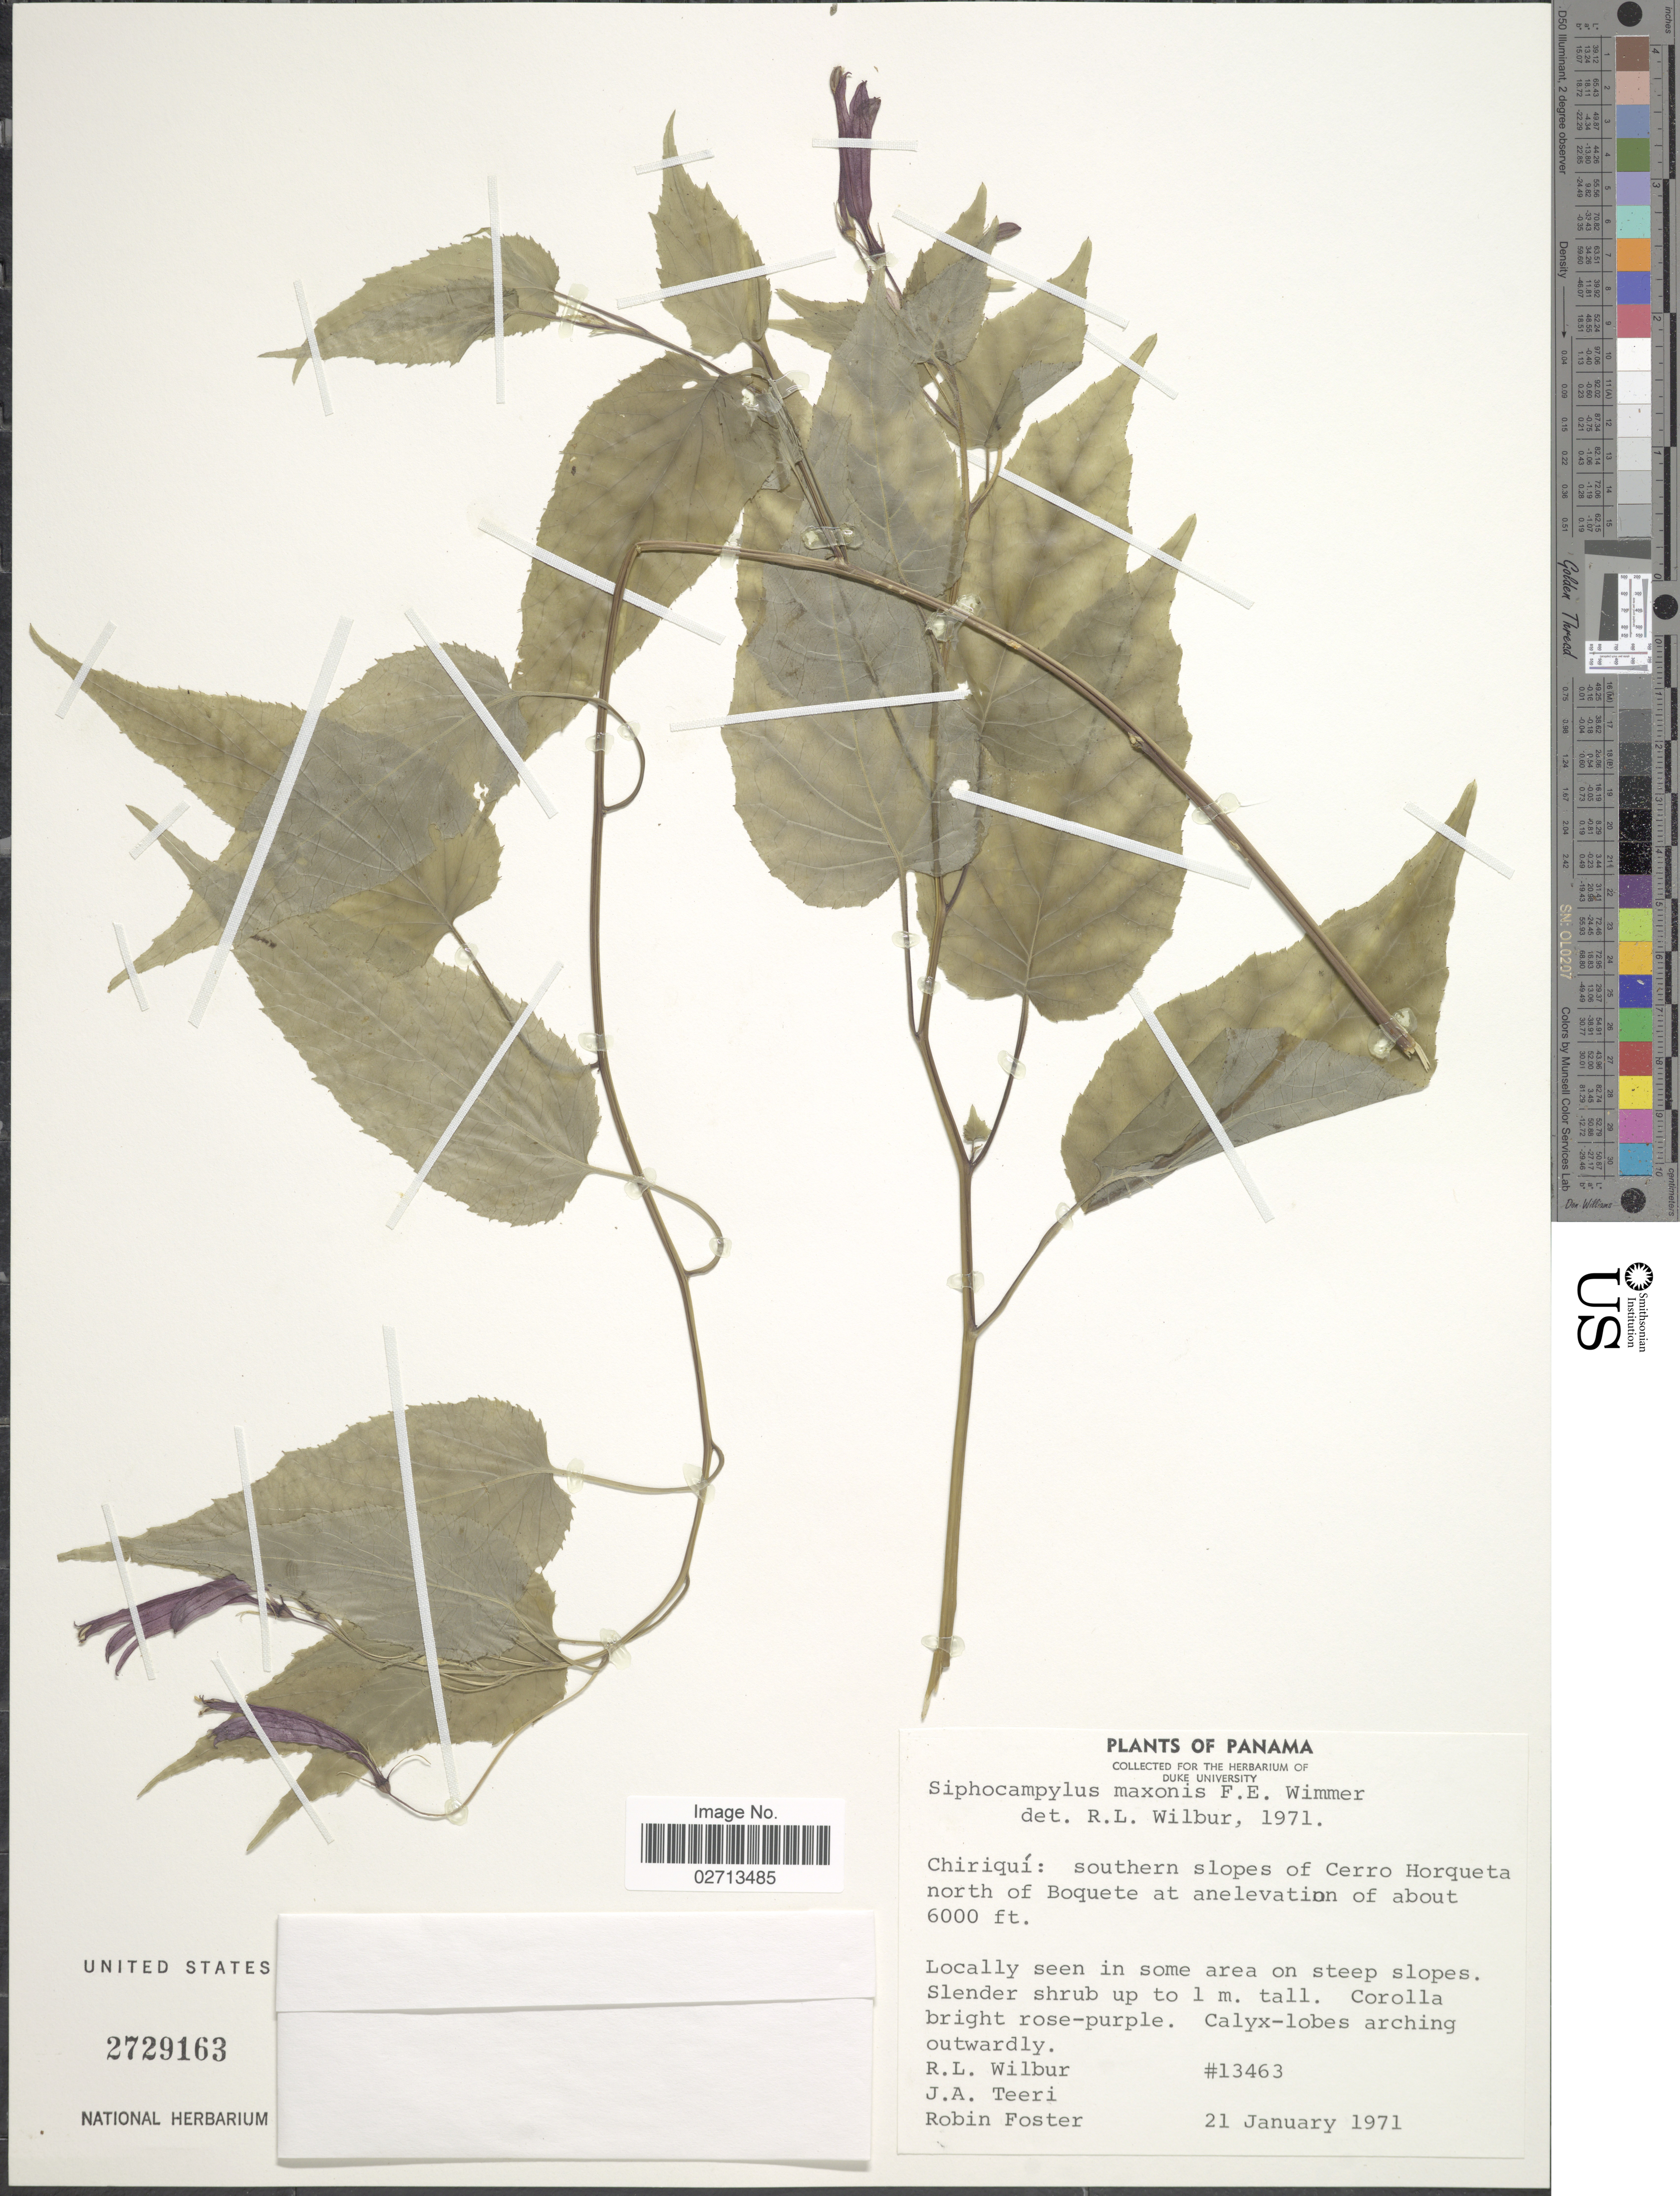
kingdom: Plantae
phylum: Tracheophyta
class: Magnoliopsida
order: Asterales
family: Campanulaceae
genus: Siphocampylus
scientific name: Siphocampylus maxonis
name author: E. Wimm.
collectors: R. L. Wilbur, J. Teeri & R. B. Foster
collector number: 13463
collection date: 1971-01-21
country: Panama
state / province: Chiriqui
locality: Southern slopes of Cerro Horqueta north of Boquete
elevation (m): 1829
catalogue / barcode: US 2729163